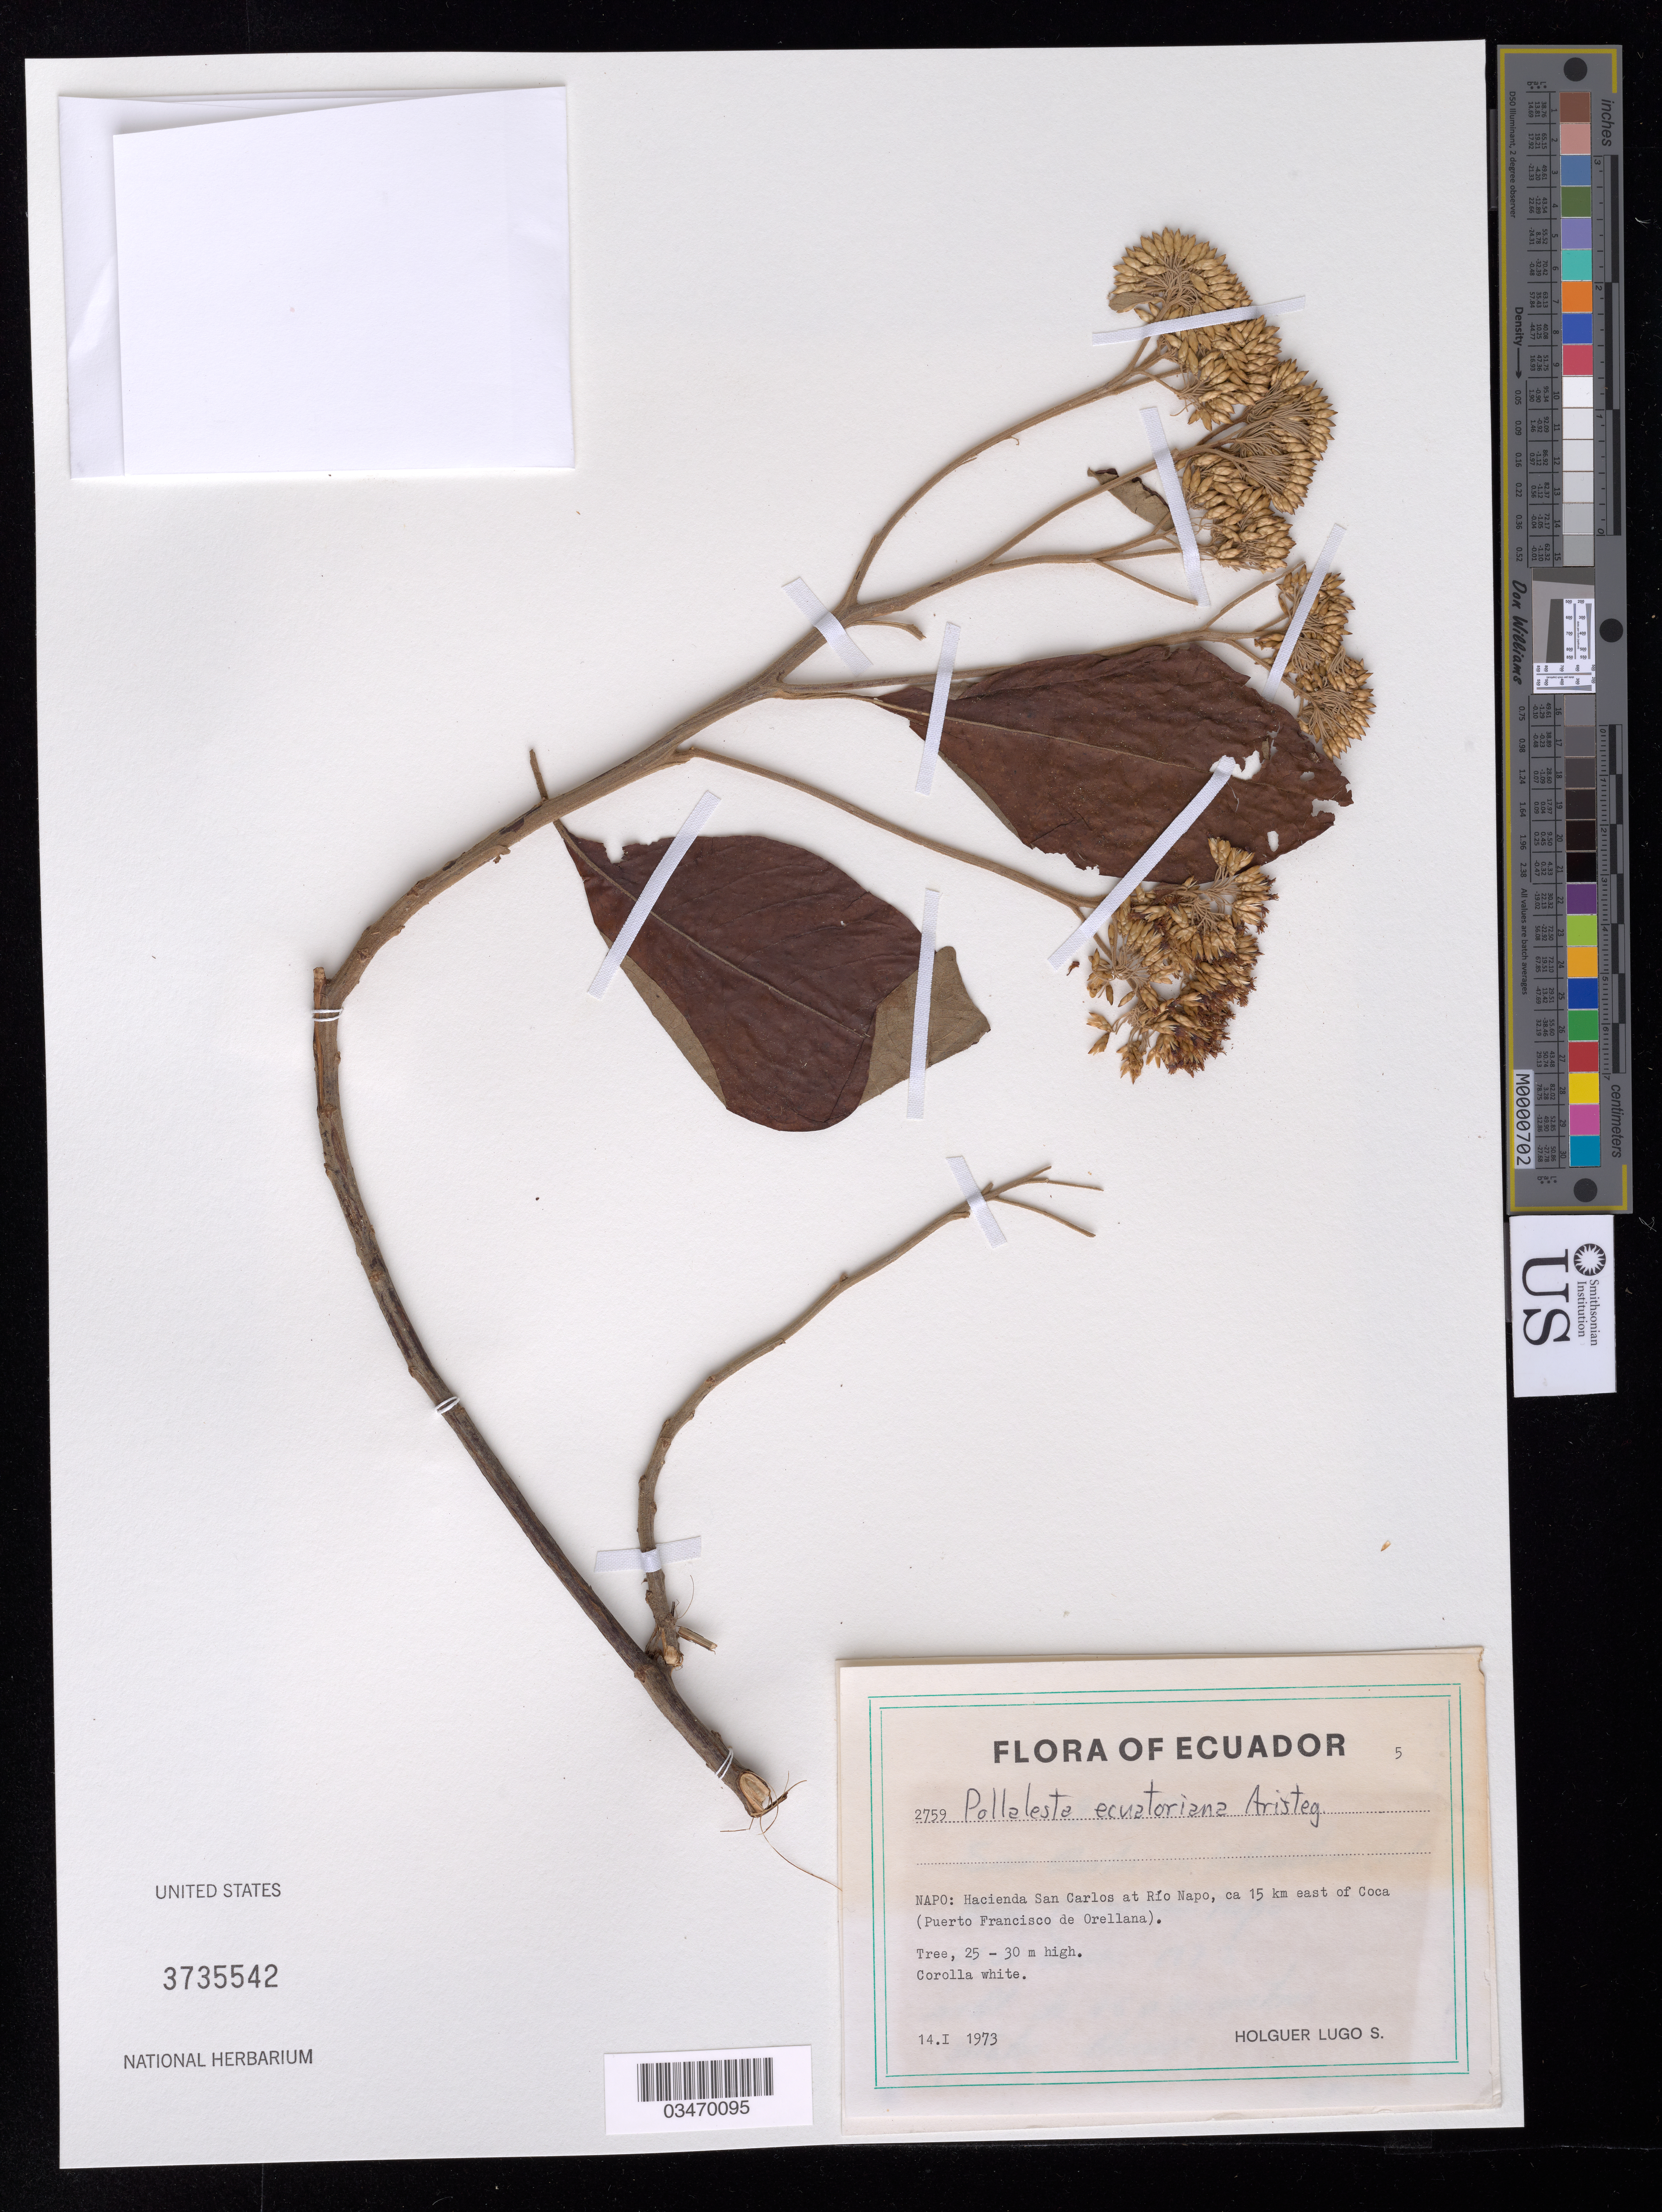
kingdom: Plantae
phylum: Tracheophyta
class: Magnoliopsida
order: Asterales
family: Asteraceae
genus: Piptocoma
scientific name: Piptocoma discolor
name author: (Kunth) Pruski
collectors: H. Lugo S.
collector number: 2759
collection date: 1973-01-14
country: Ecuador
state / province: Napo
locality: Hacienda San Carlos at Rio Napo, ca 15 km east of Coca (Puerto Francisco de Orellana)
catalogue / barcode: US 3735542